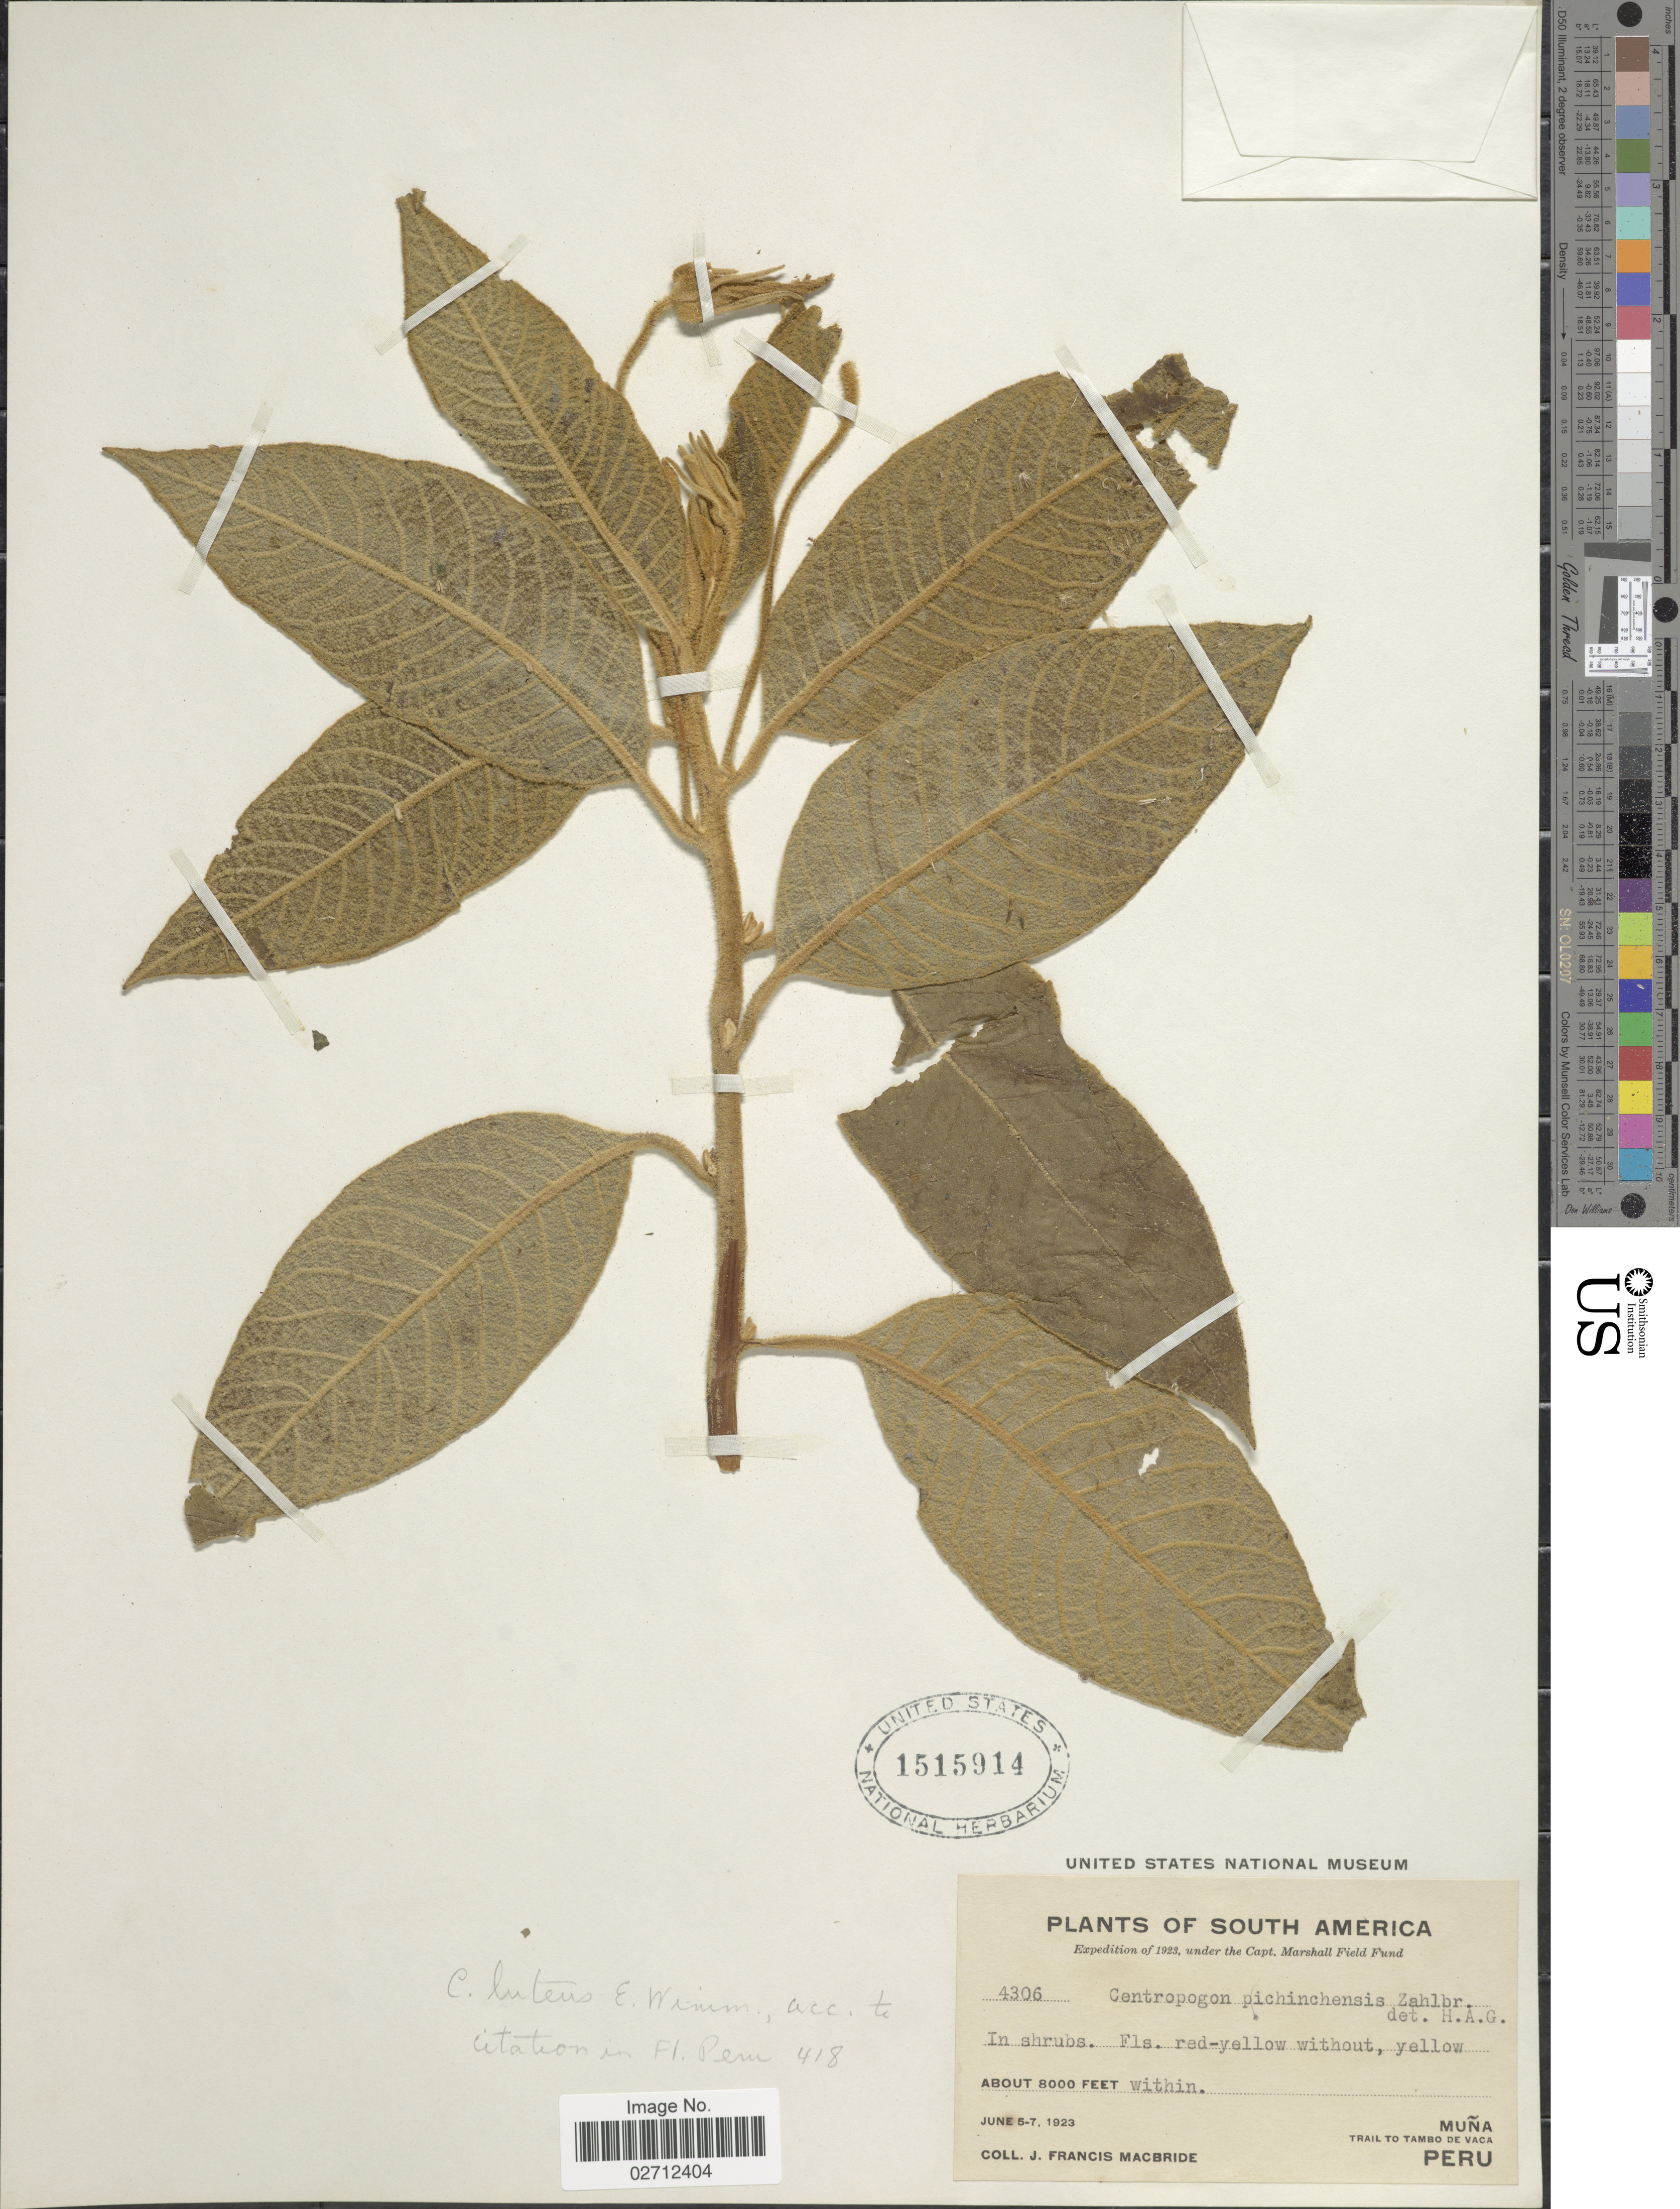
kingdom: Plantae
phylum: Tracheophyta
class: Magnoliopsida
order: Asterales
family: Campanulaceae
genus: Centropogon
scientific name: Centropogon luteus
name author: E. Wimm.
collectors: J. F. Macbride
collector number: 4306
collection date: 1923-06-05/1923-06-07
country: Peru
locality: Muña, Trail to Tamo De Vaca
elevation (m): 2438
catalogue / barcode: US 1515914